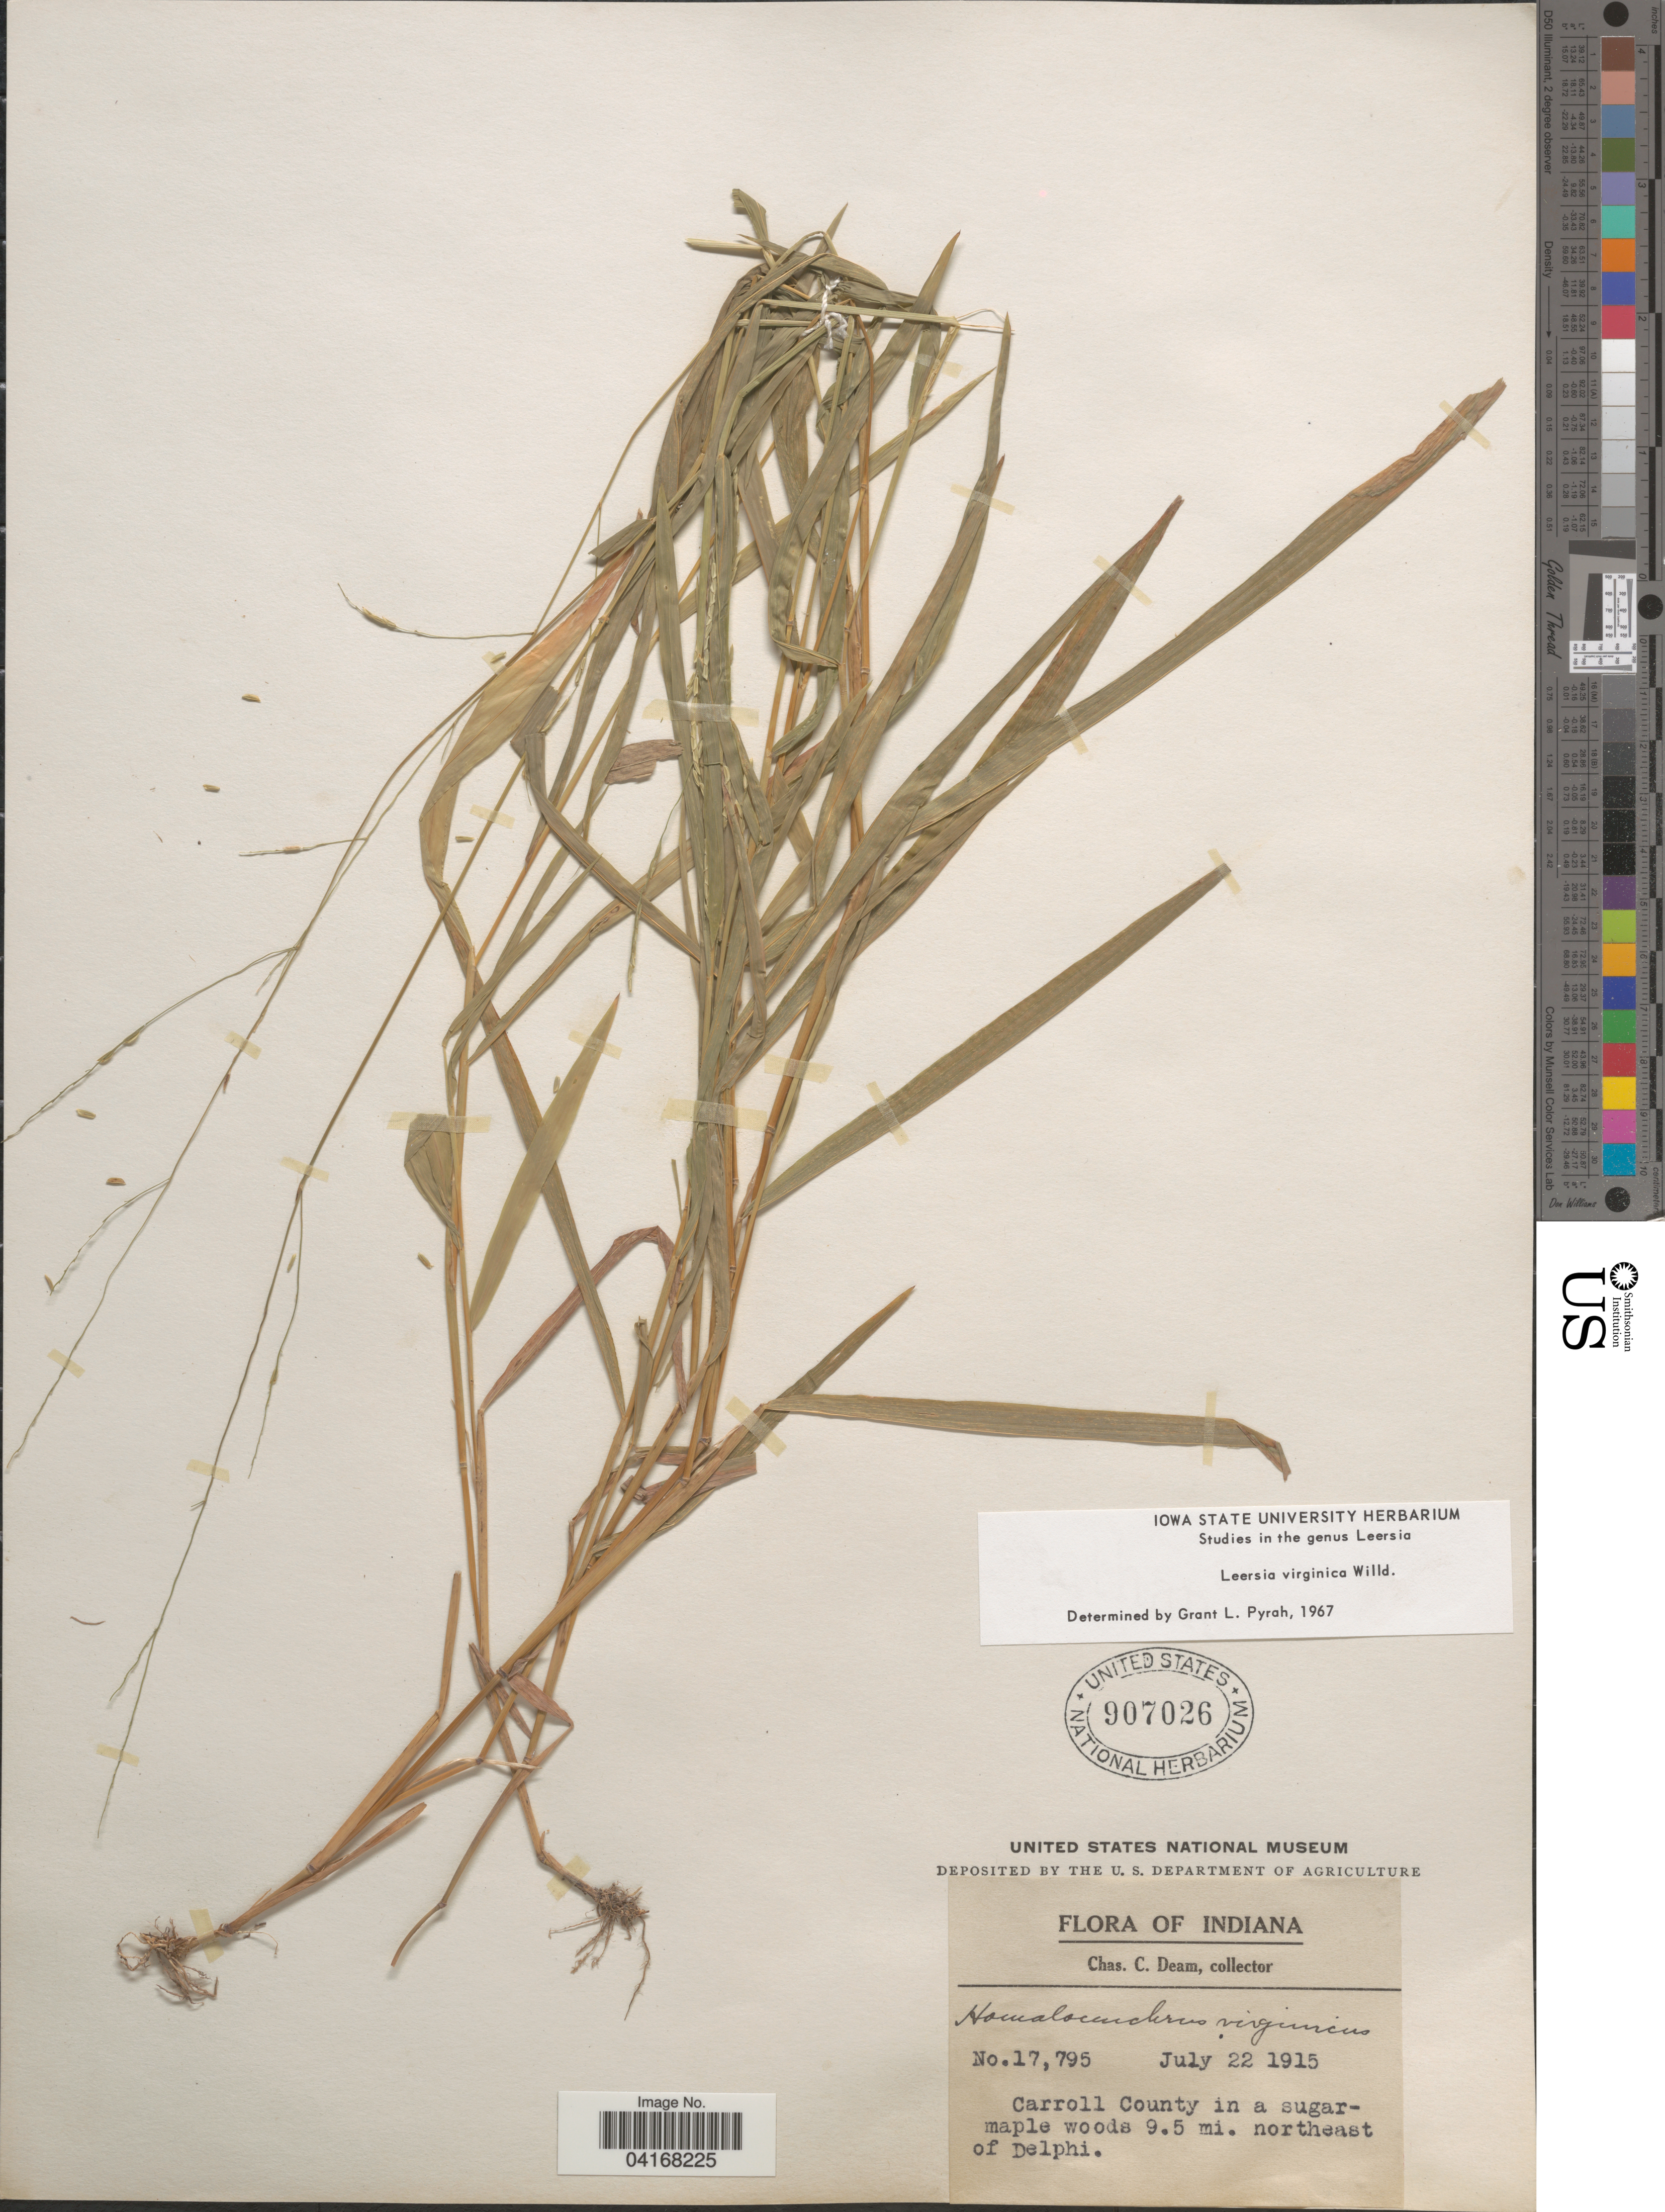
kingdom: Plantae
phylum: Tracheophyta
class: Liliopsida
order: Poales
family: Poaceae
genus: Leersia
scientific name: Leersia virginica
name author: Willd.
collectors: C. C. Deam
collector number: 17795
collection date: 1915-07-22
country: United States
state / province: Indiana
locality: Carroll County in a sugarmaple woods 9.5 mi. northeast of Delphi.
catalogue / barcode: US 907026